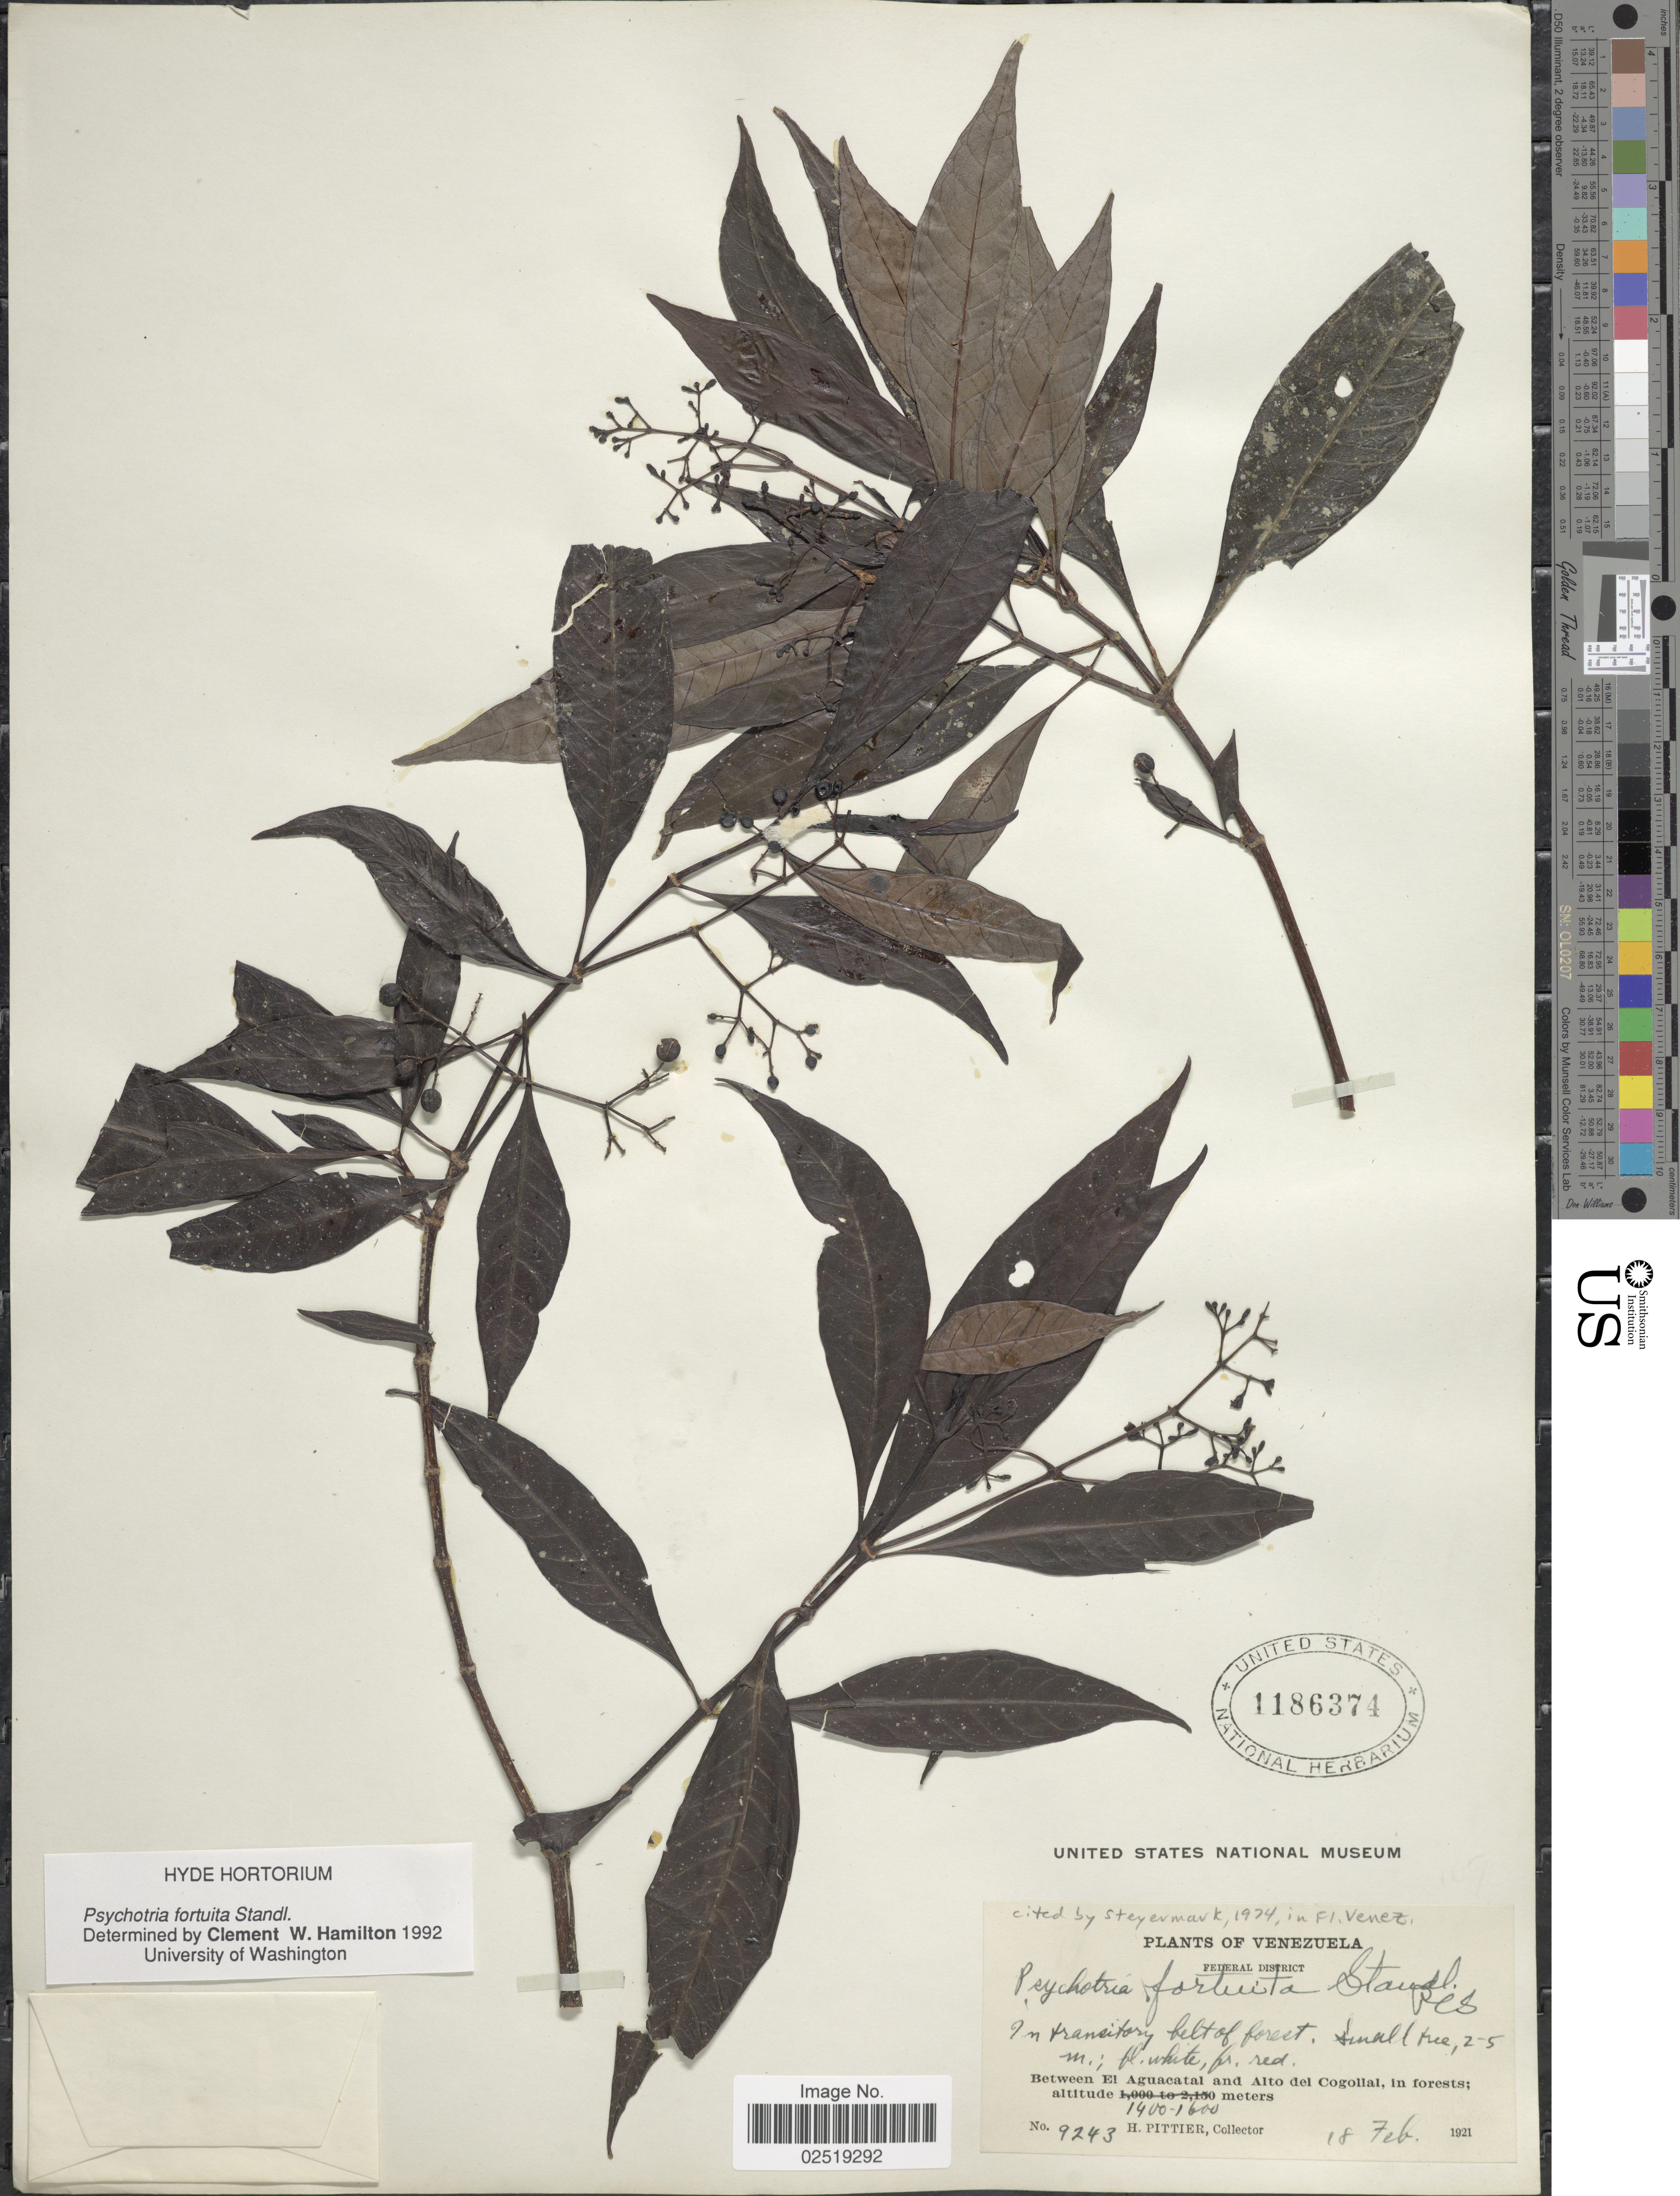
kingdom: Plantae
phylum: Tracheophyta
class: Magnoliopsida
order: Gentianales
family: Rubiaceae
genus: Psychotria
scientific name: Psychotria fortuita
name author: Standl.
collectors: H. F. Pittier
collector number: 9243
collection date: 1921-02-18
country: Venezuela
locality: Federal District. Between El Aguacatal and Alto del Cogollal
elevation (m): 1400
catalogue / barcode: US 1186374